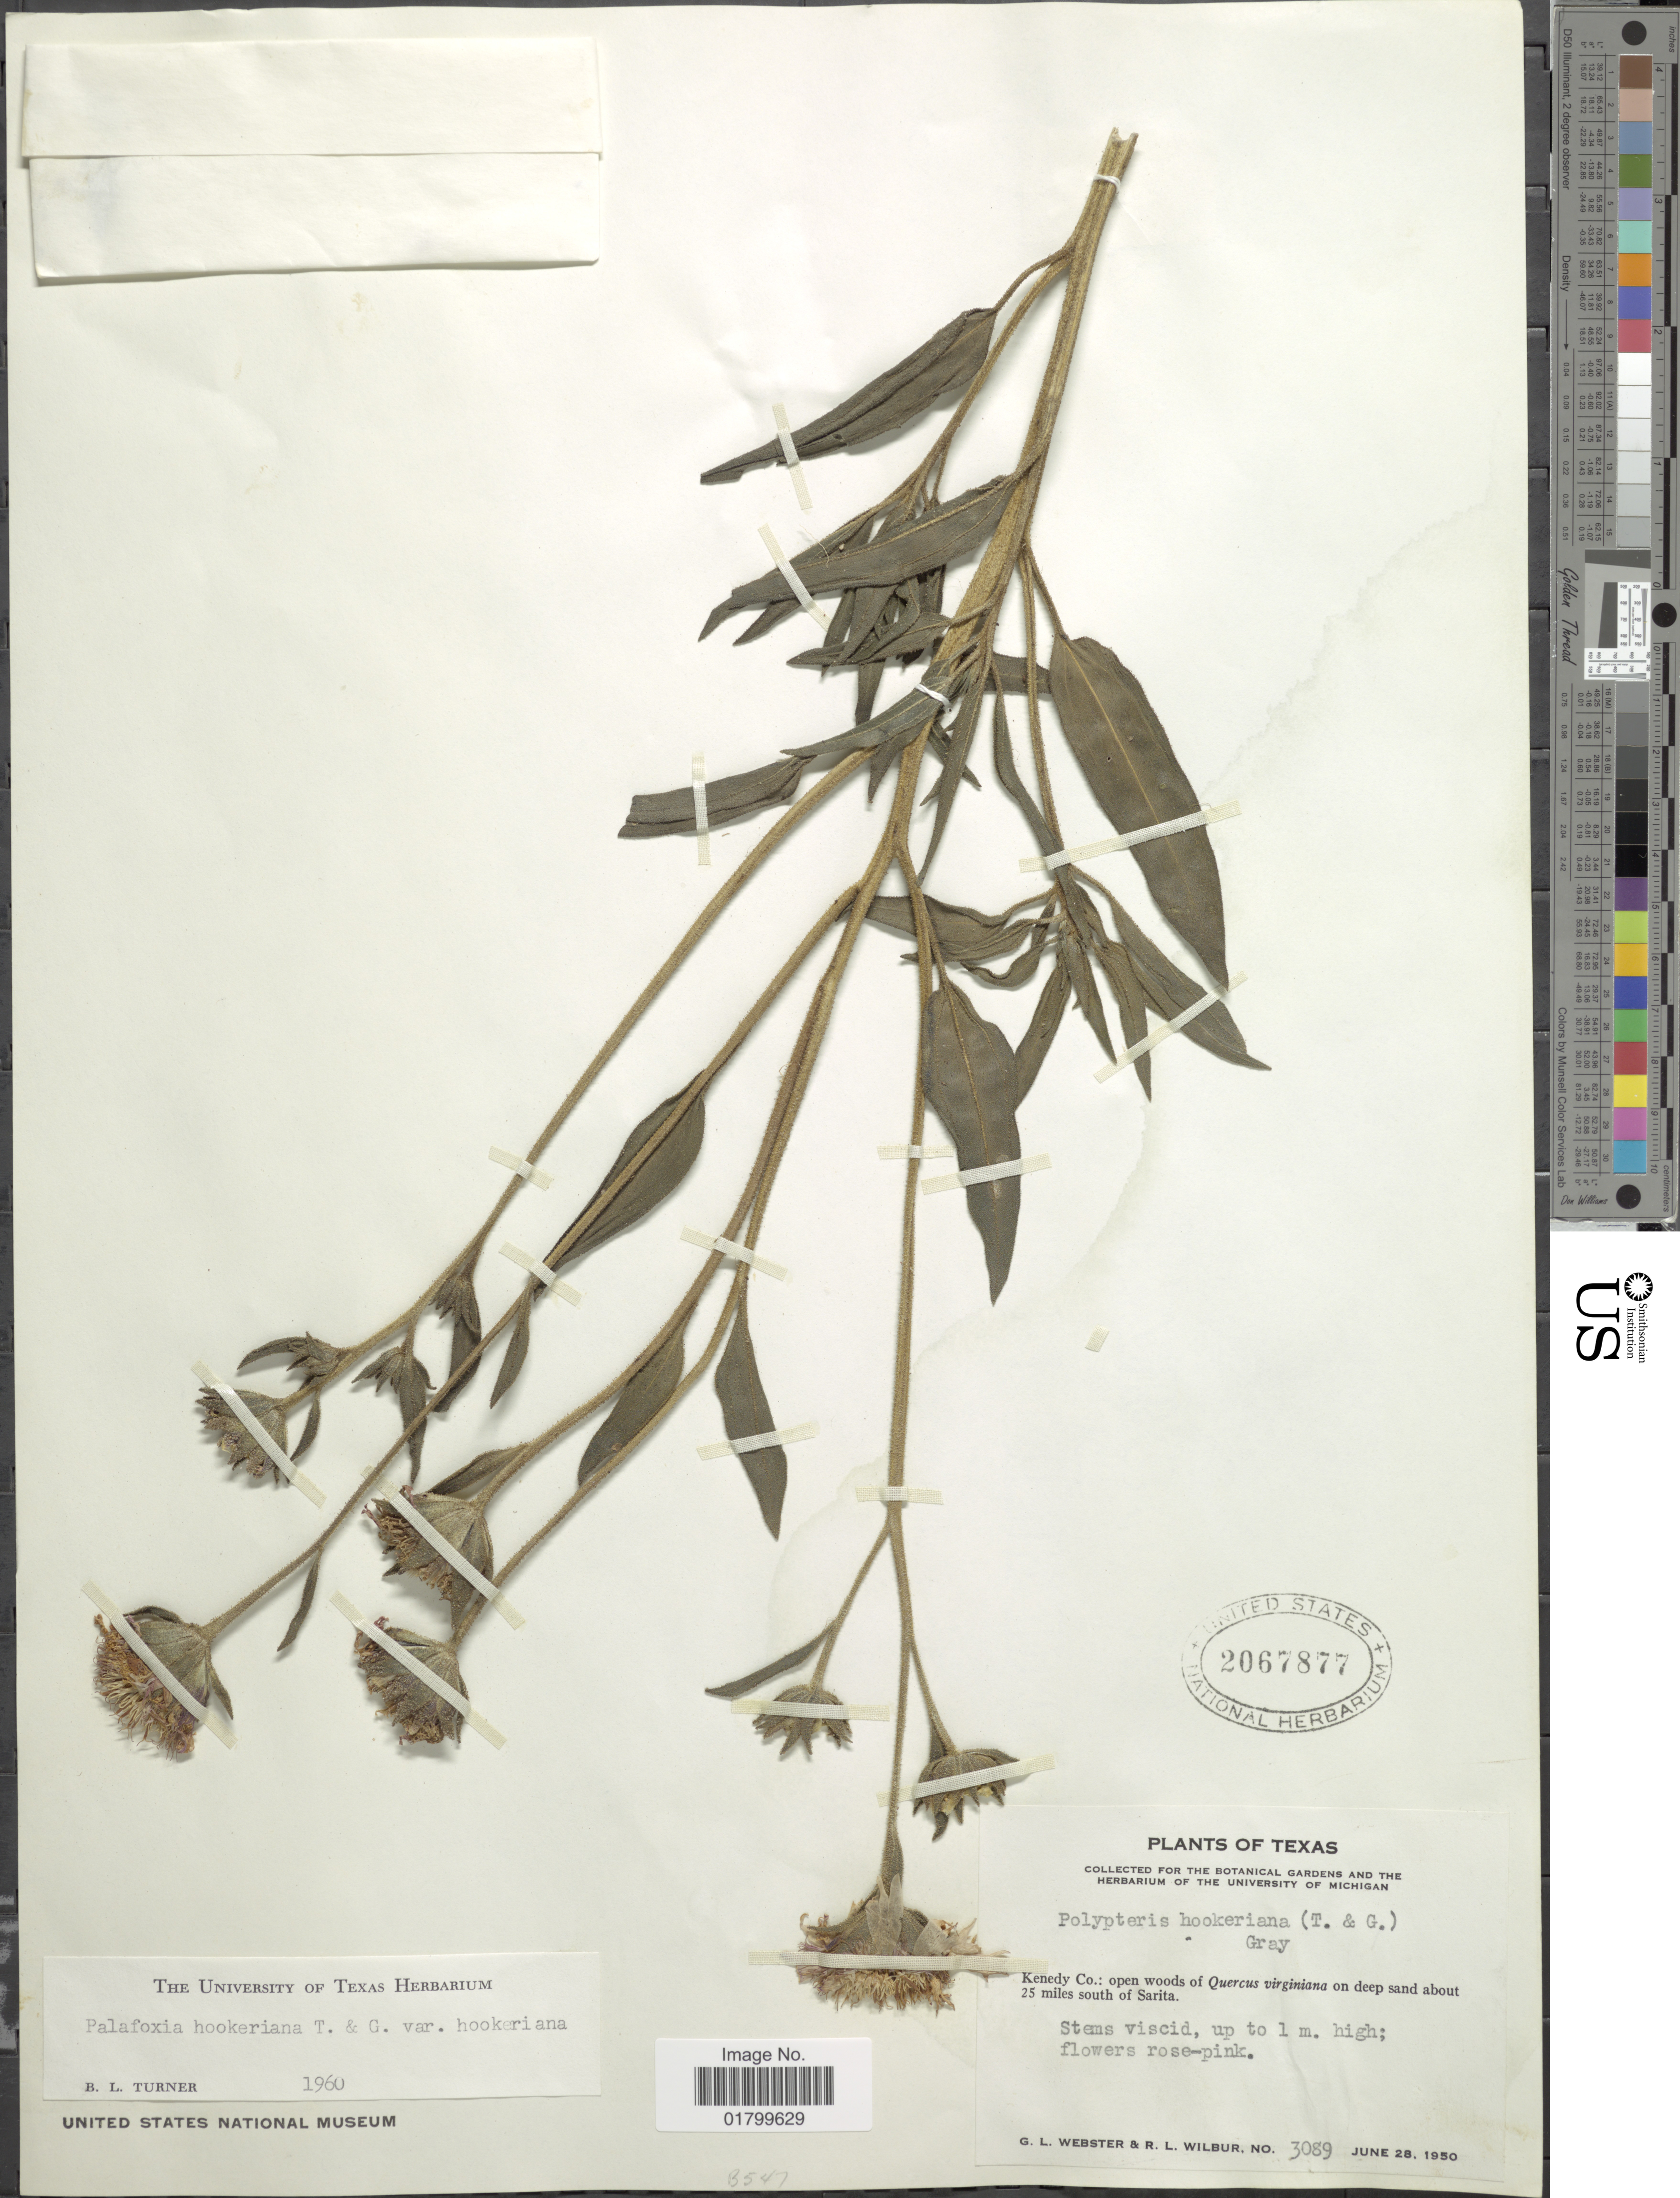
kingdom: Plantae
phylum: Tracheophyta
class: Magnoliopsida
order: Asterales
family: Asteraceae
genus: Palafoxia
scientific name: Palafoxia hookeriana var. hookeriana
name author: Torr. & A. Gray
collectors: G. L. Webster & R. L. Wilbur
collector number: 3089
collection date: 1950-06-28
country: United States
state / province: Texas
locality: Kenedy Co.: open woods of Quercus virginia on deep sand about 25 miles south of Sarita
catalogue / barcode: US 2067877